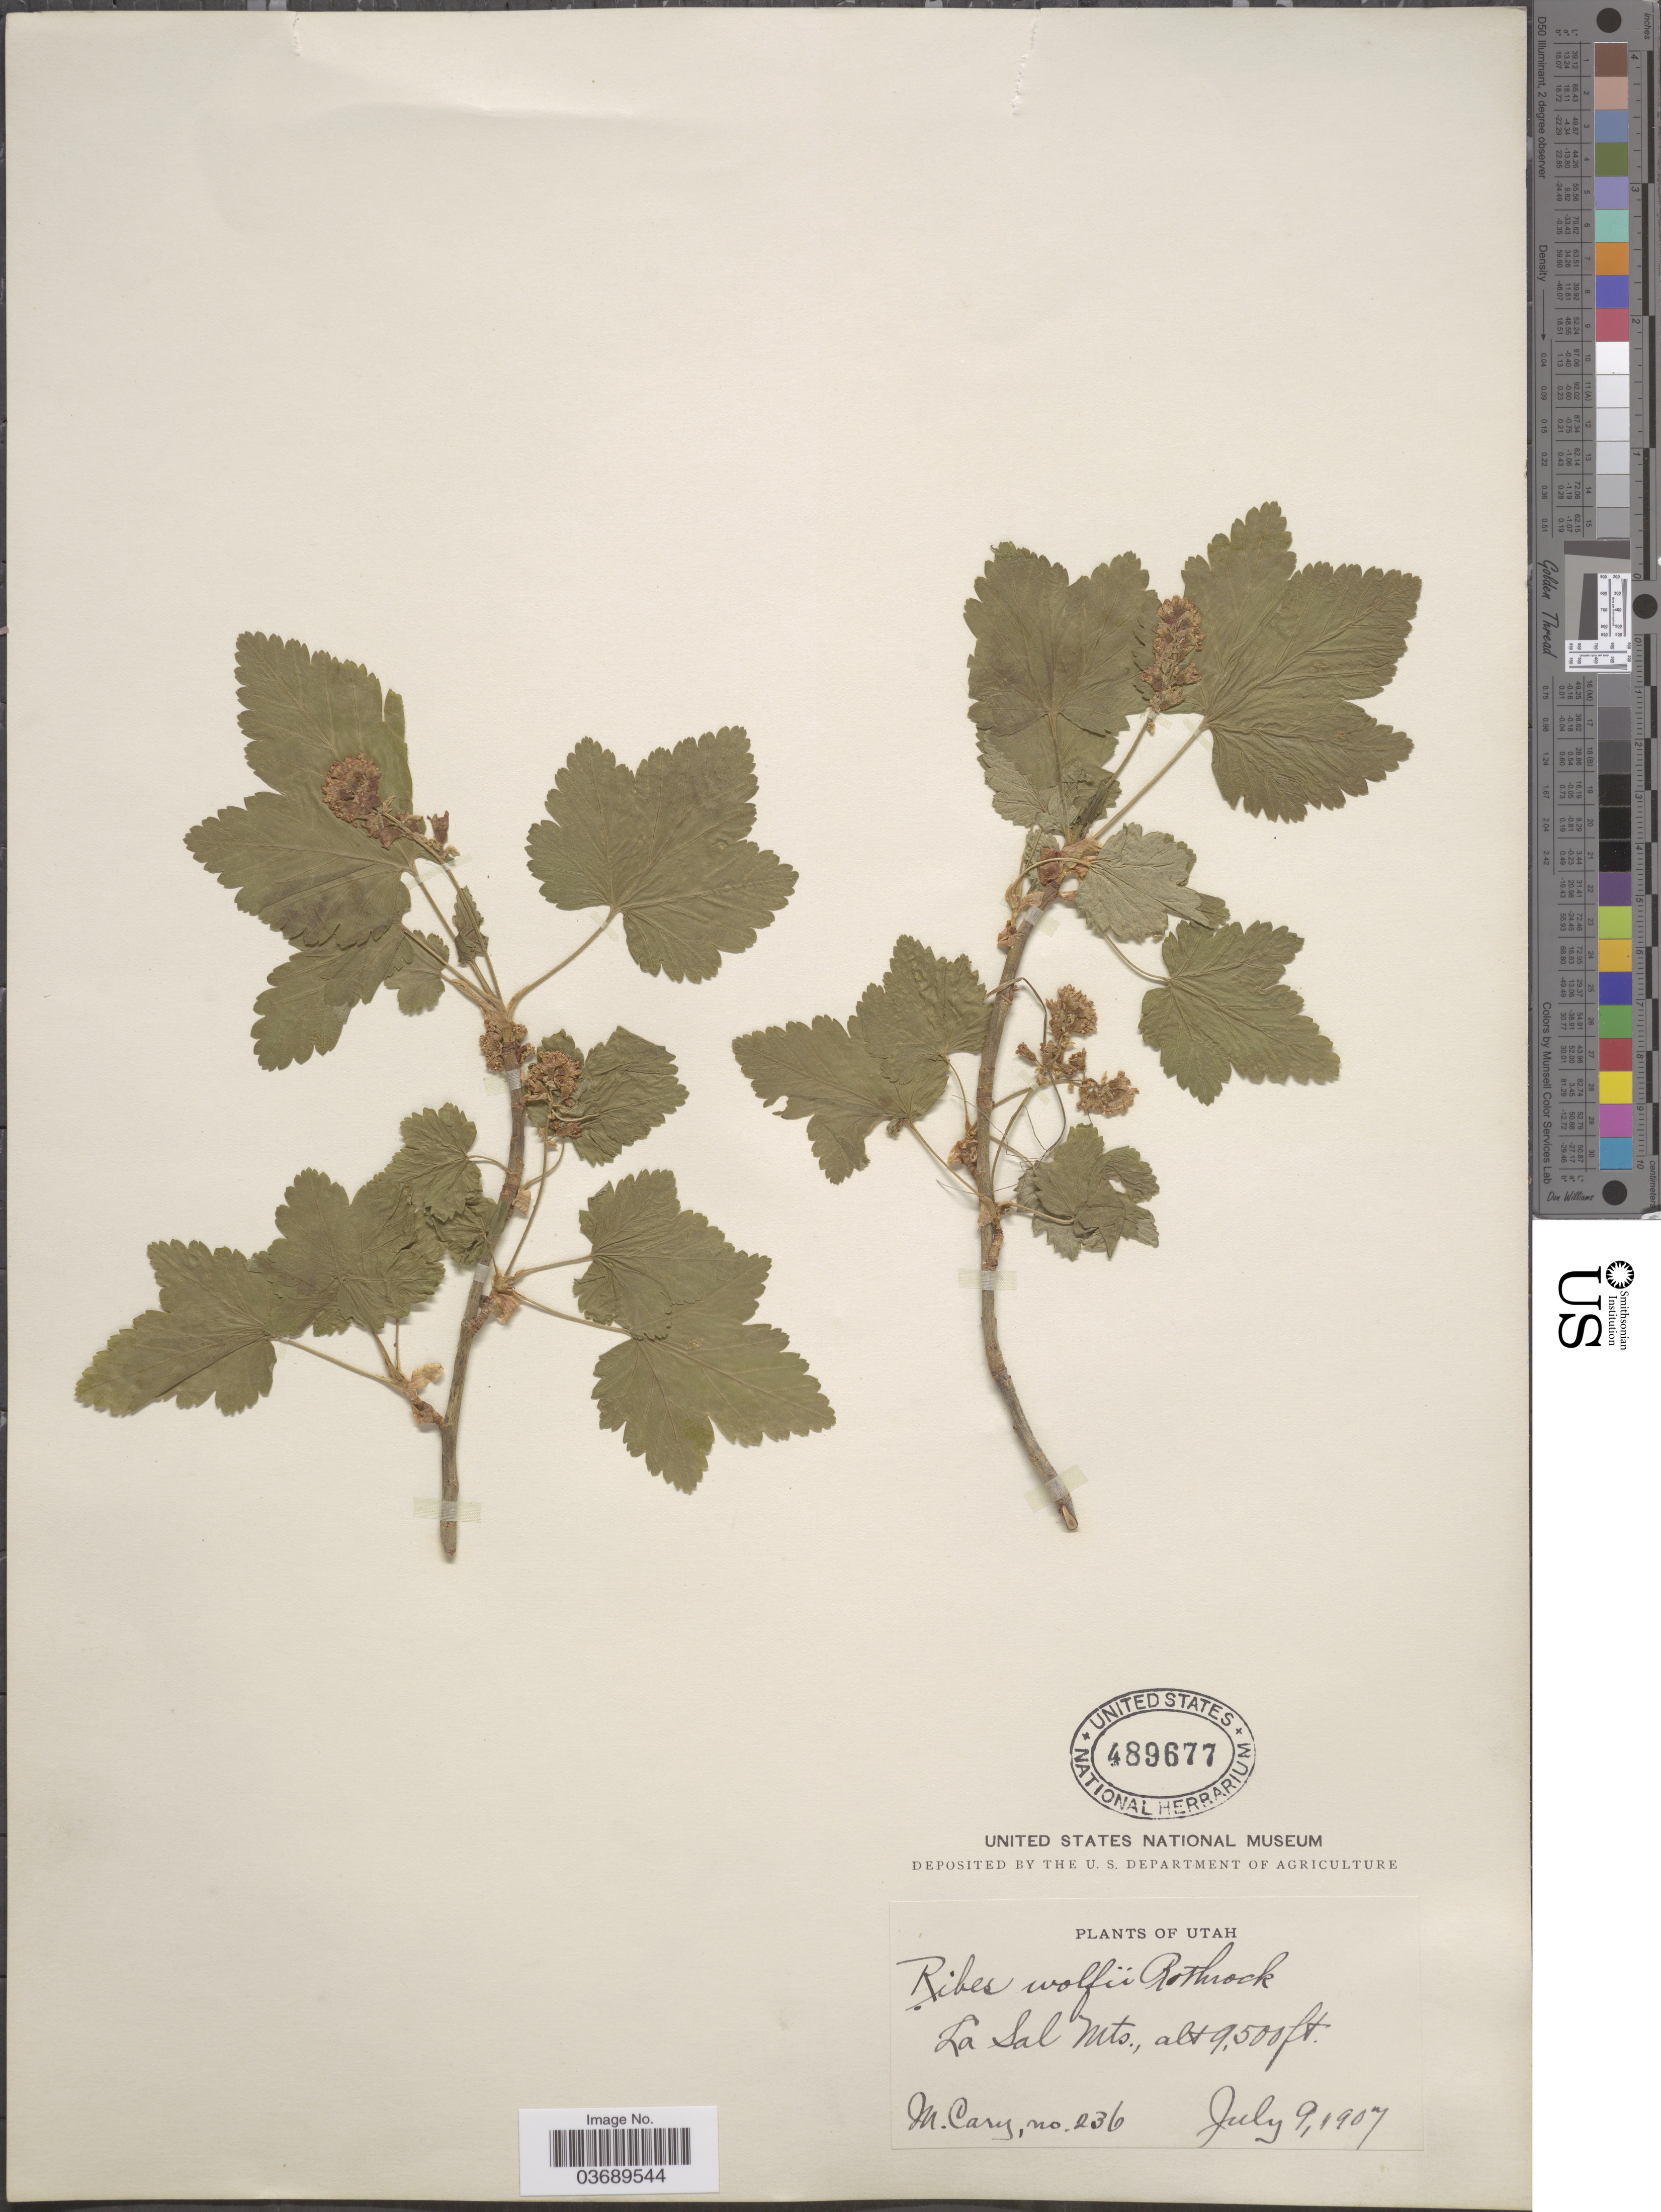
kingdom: Plantae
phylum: Tracheophyta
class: Magnoliopsida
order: Saxifragales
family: Grossulariaceae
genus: Ribes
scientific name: Ribes wolfii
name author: Rothr.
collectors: M. Cary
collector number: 236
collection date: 1907-07-09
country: United States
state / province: Utah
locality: La Sal Mts.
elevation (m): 2896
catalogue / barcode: US 489677